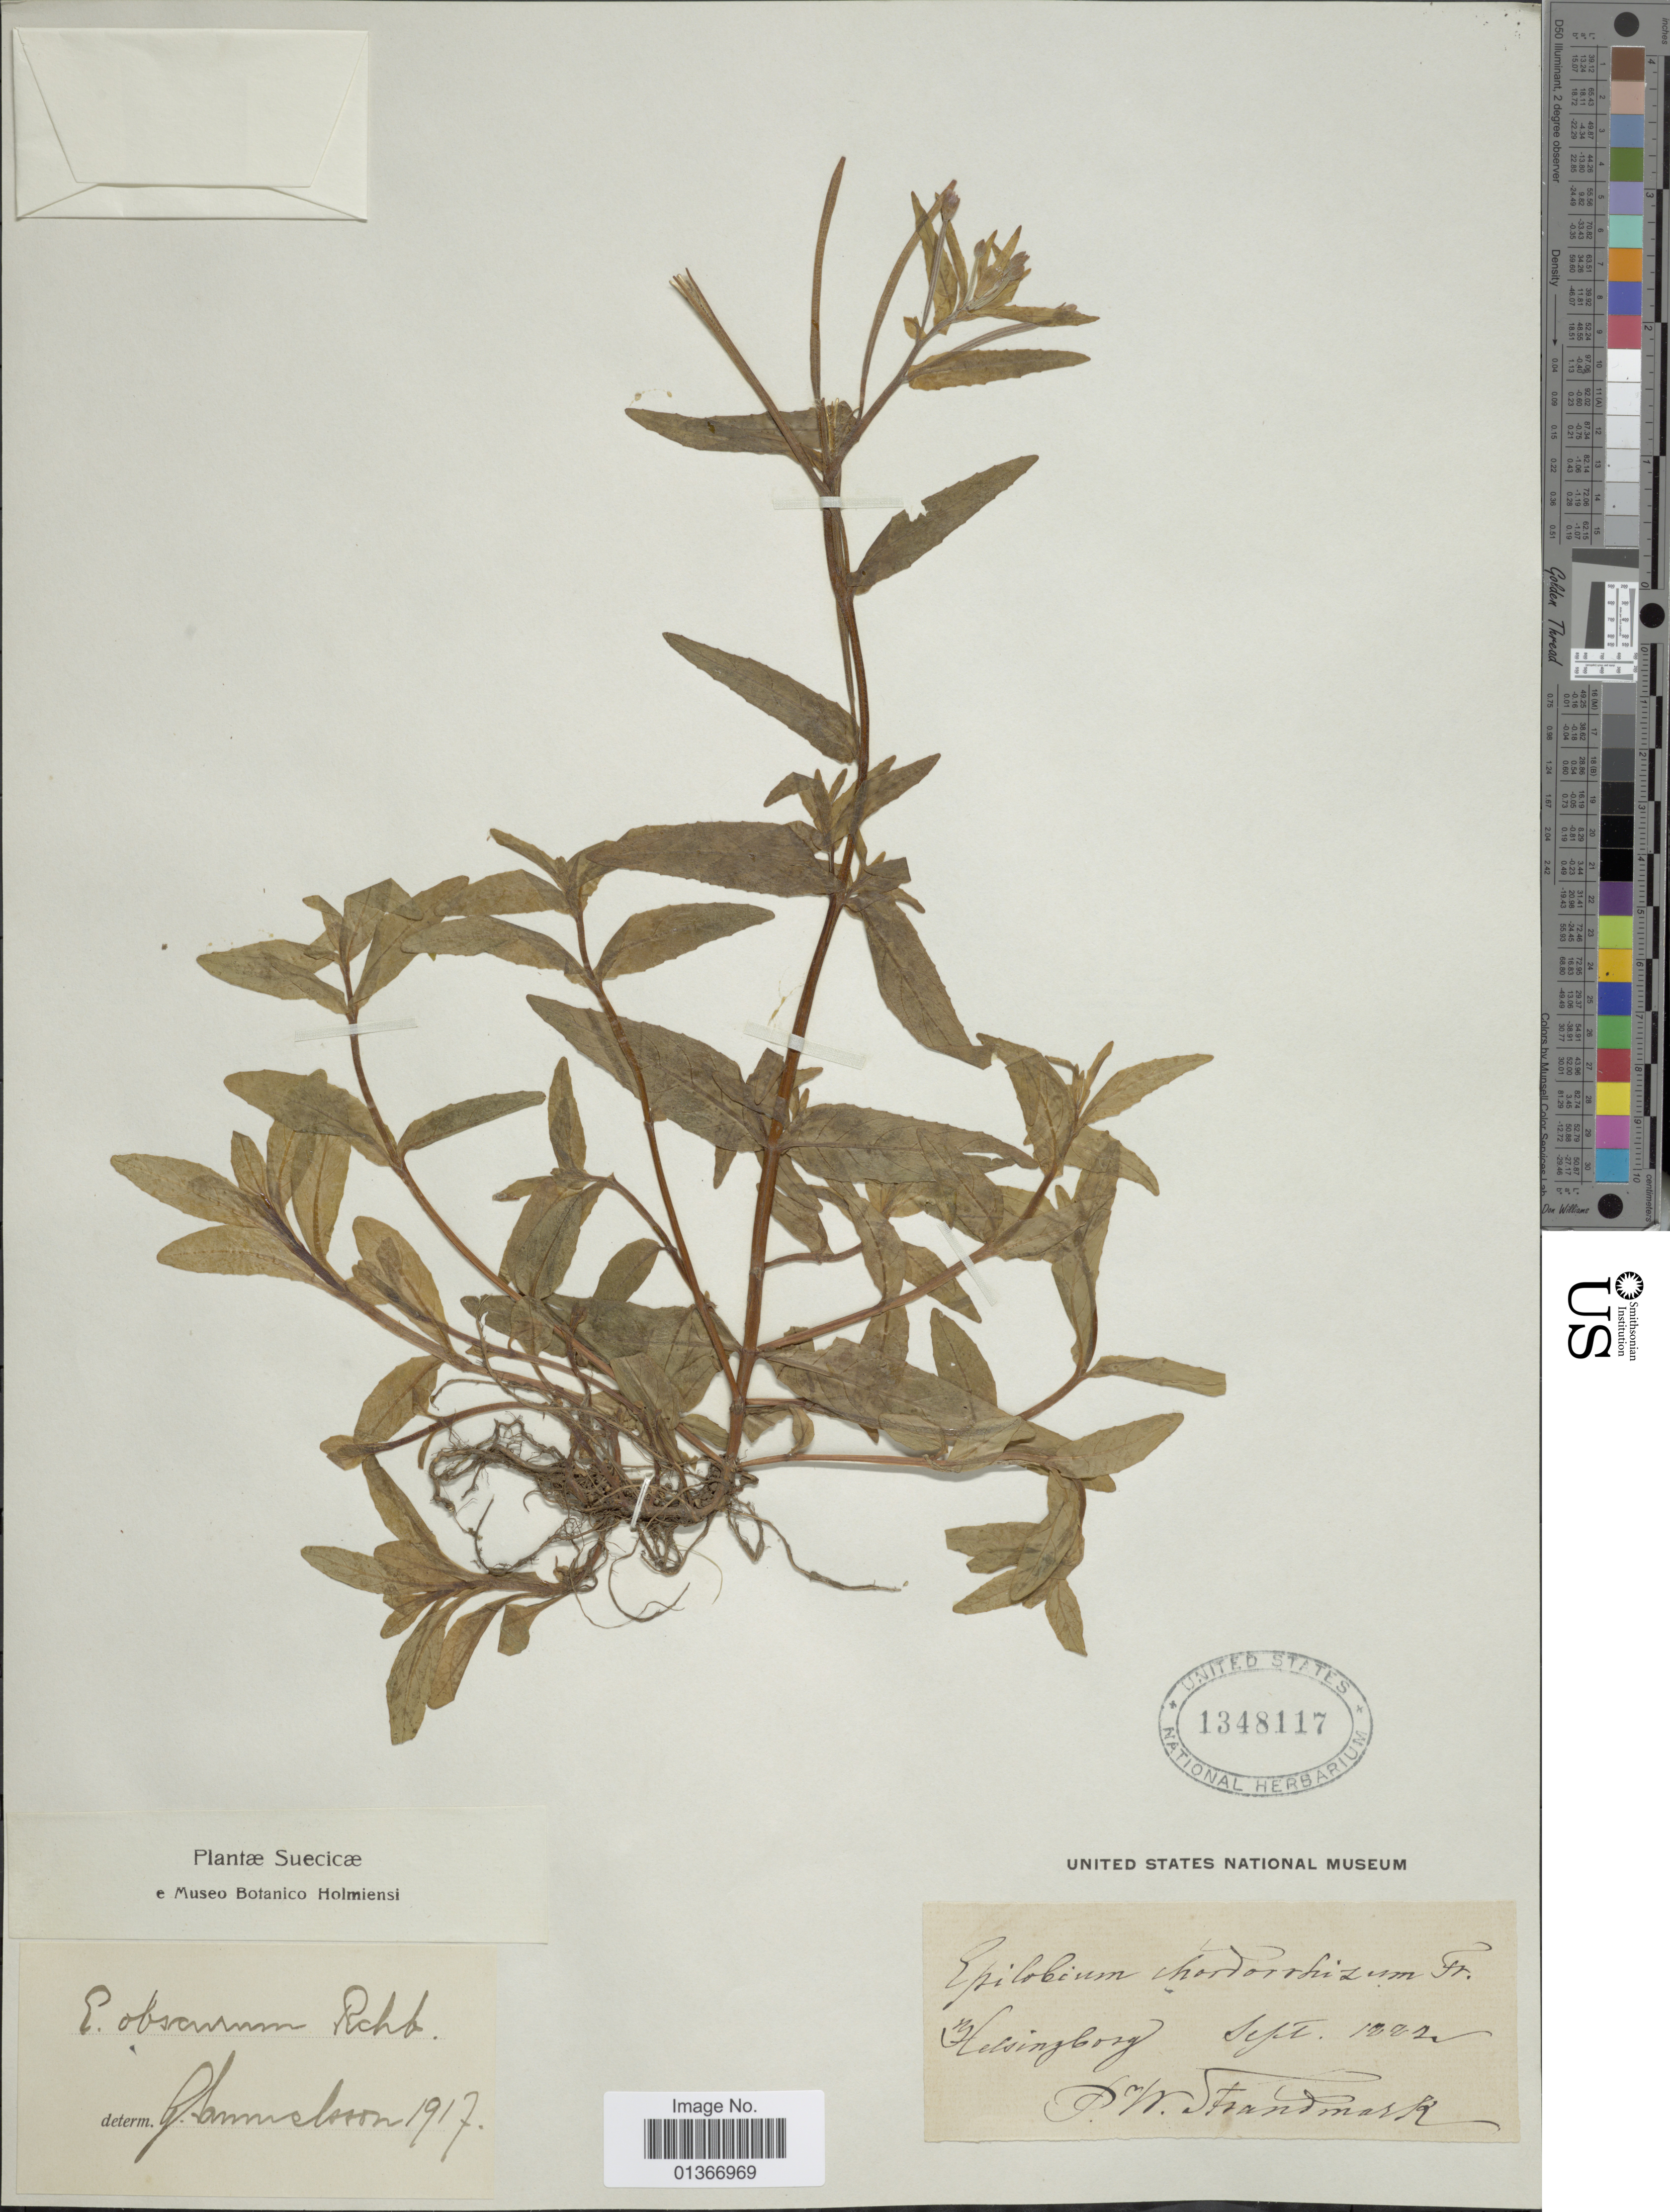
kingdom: Plantae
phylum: Tracheophyta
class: Magnoliopsida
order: Myrtales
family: Onagraceae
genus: Epilobium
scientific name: Epilobium obscurum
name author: Schreb.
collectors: P. Strandmark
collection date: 1882-09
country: Sweden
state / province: Skåne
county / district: Helsingborg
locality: Helsingborg.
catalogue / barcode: US 1348117